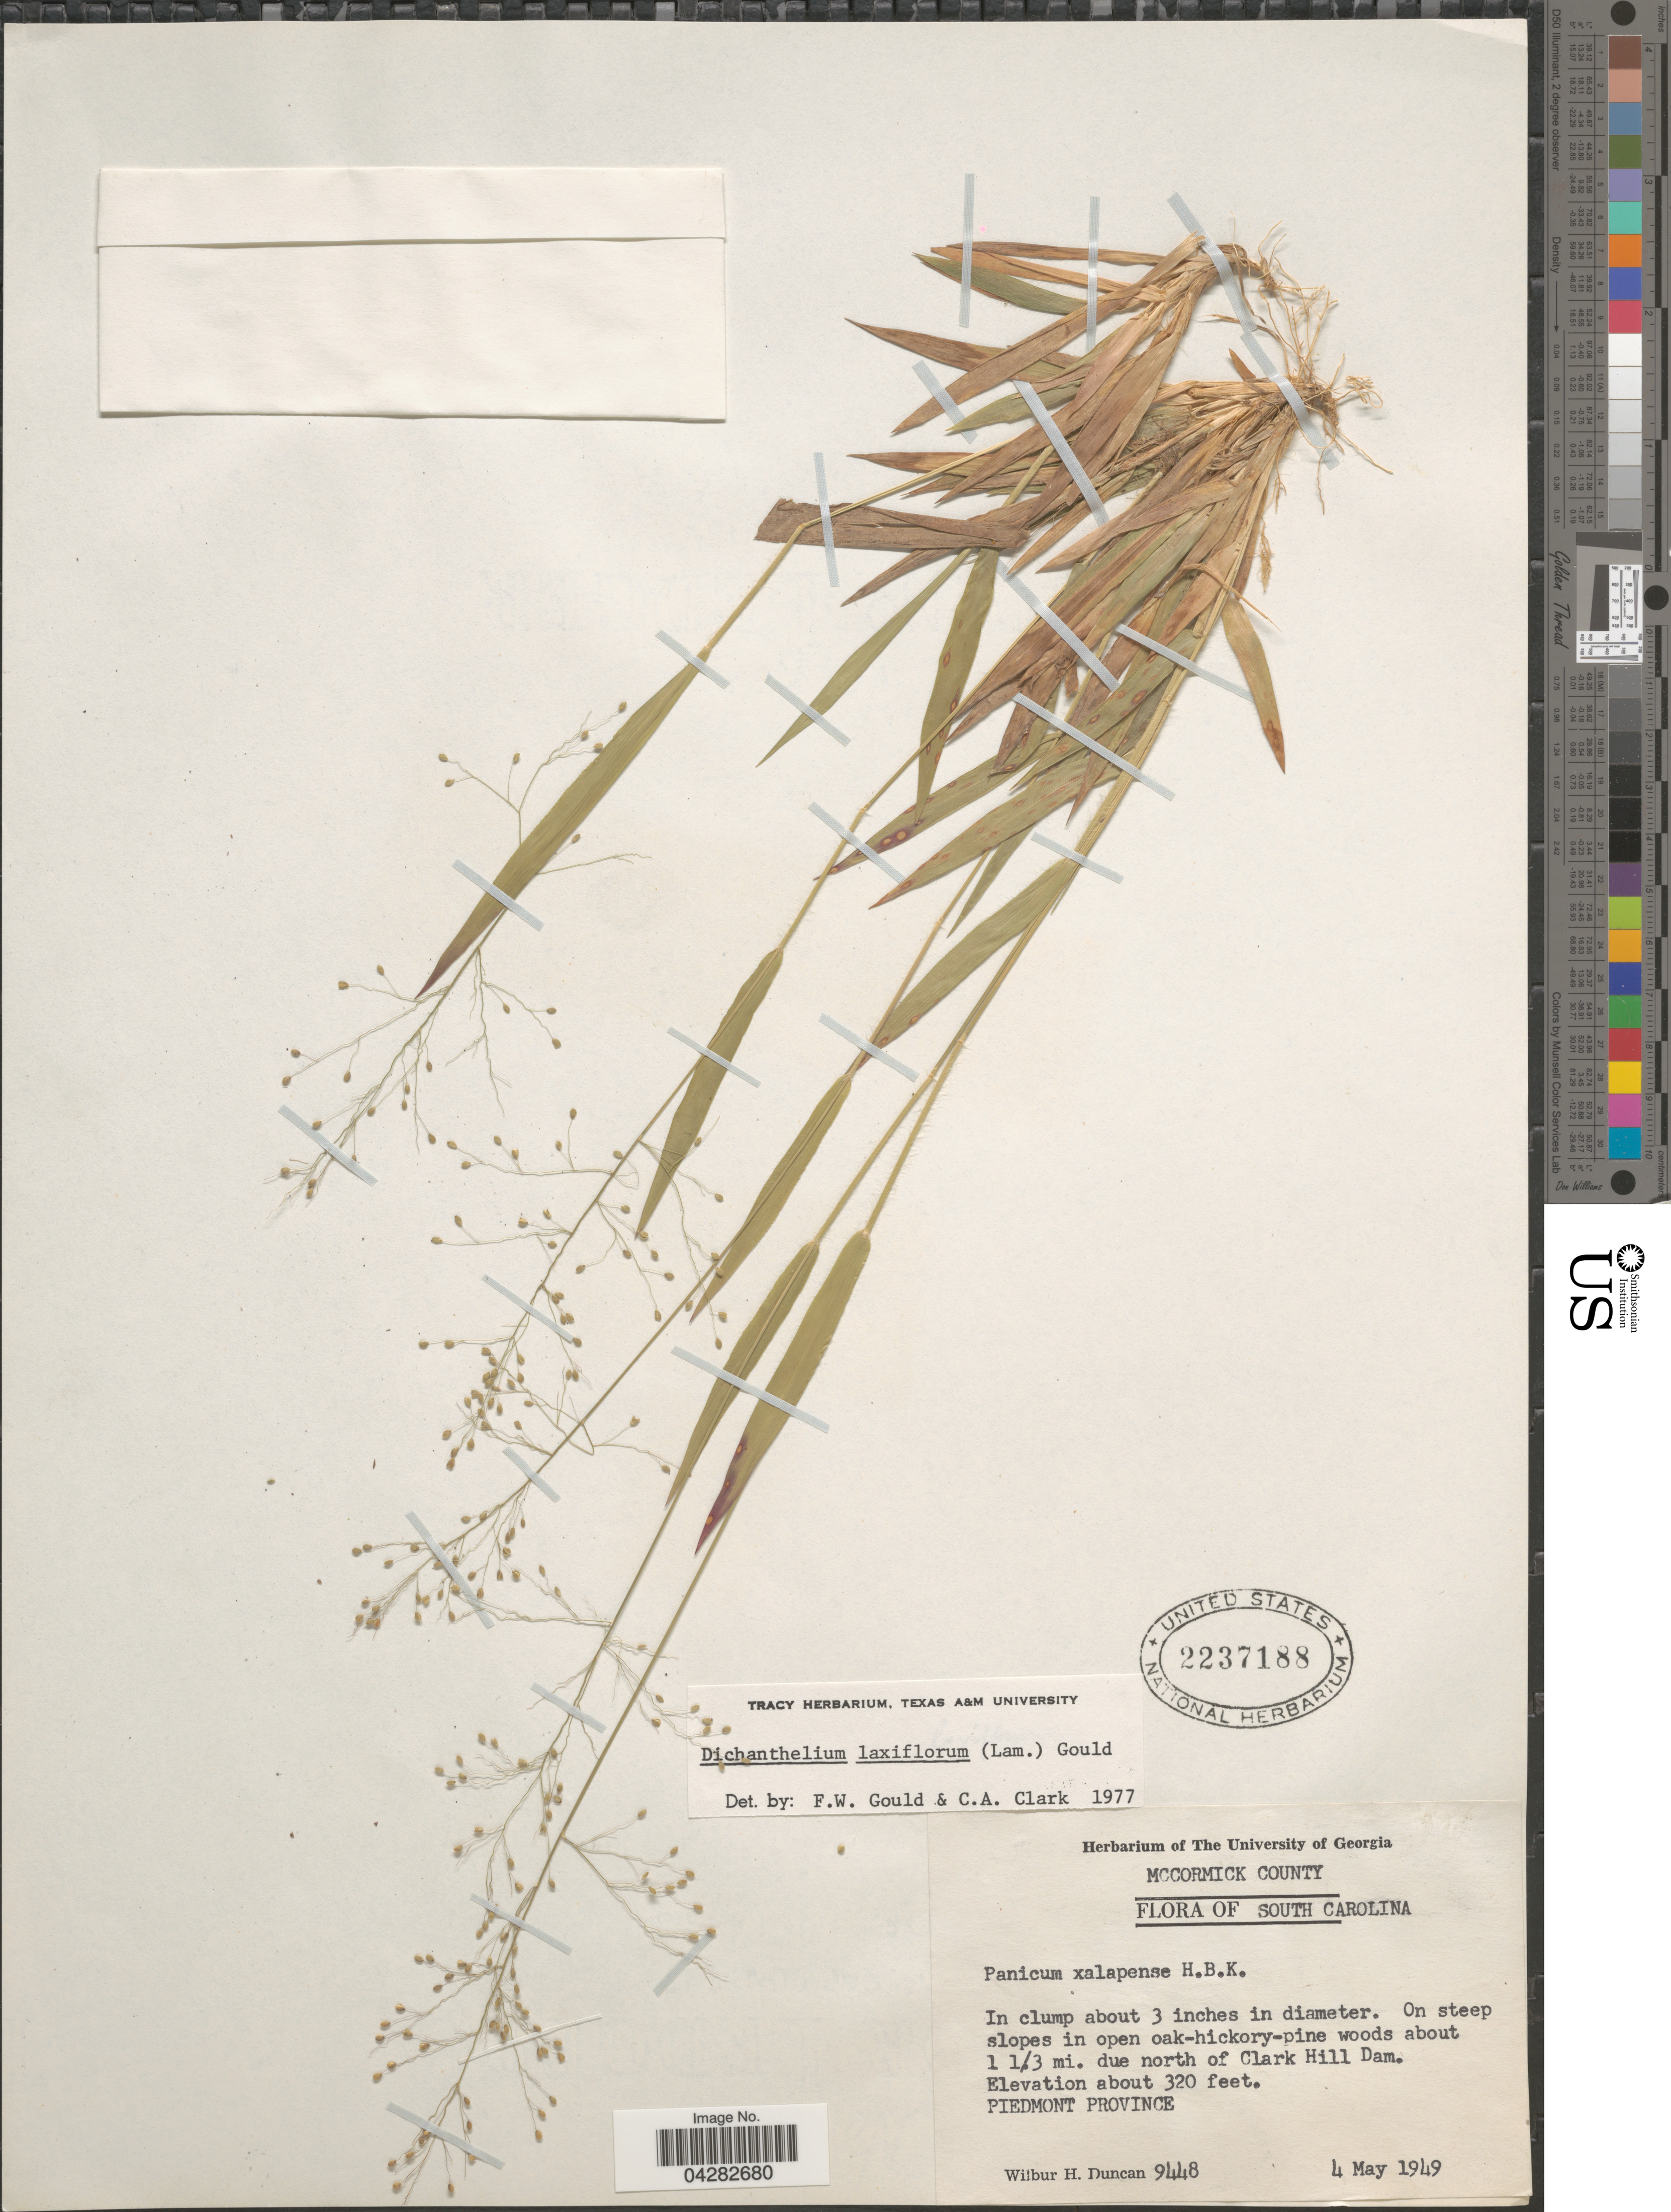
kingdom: Plantae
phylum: Tracheophyta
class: Liliopsida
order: Poales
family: Poaceae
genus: Dichanthelium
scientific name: Dichanthelium laxiflorum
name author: (Lam.) Gould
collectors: W. H. Duncan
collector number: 9448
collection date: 1949-05-04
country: United States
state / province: South Carolina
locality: McCormick County. About 1 1/3 mi. due north of Clark Hill Dam. Piedmont Province.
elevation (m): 98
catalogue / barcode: US 2237188